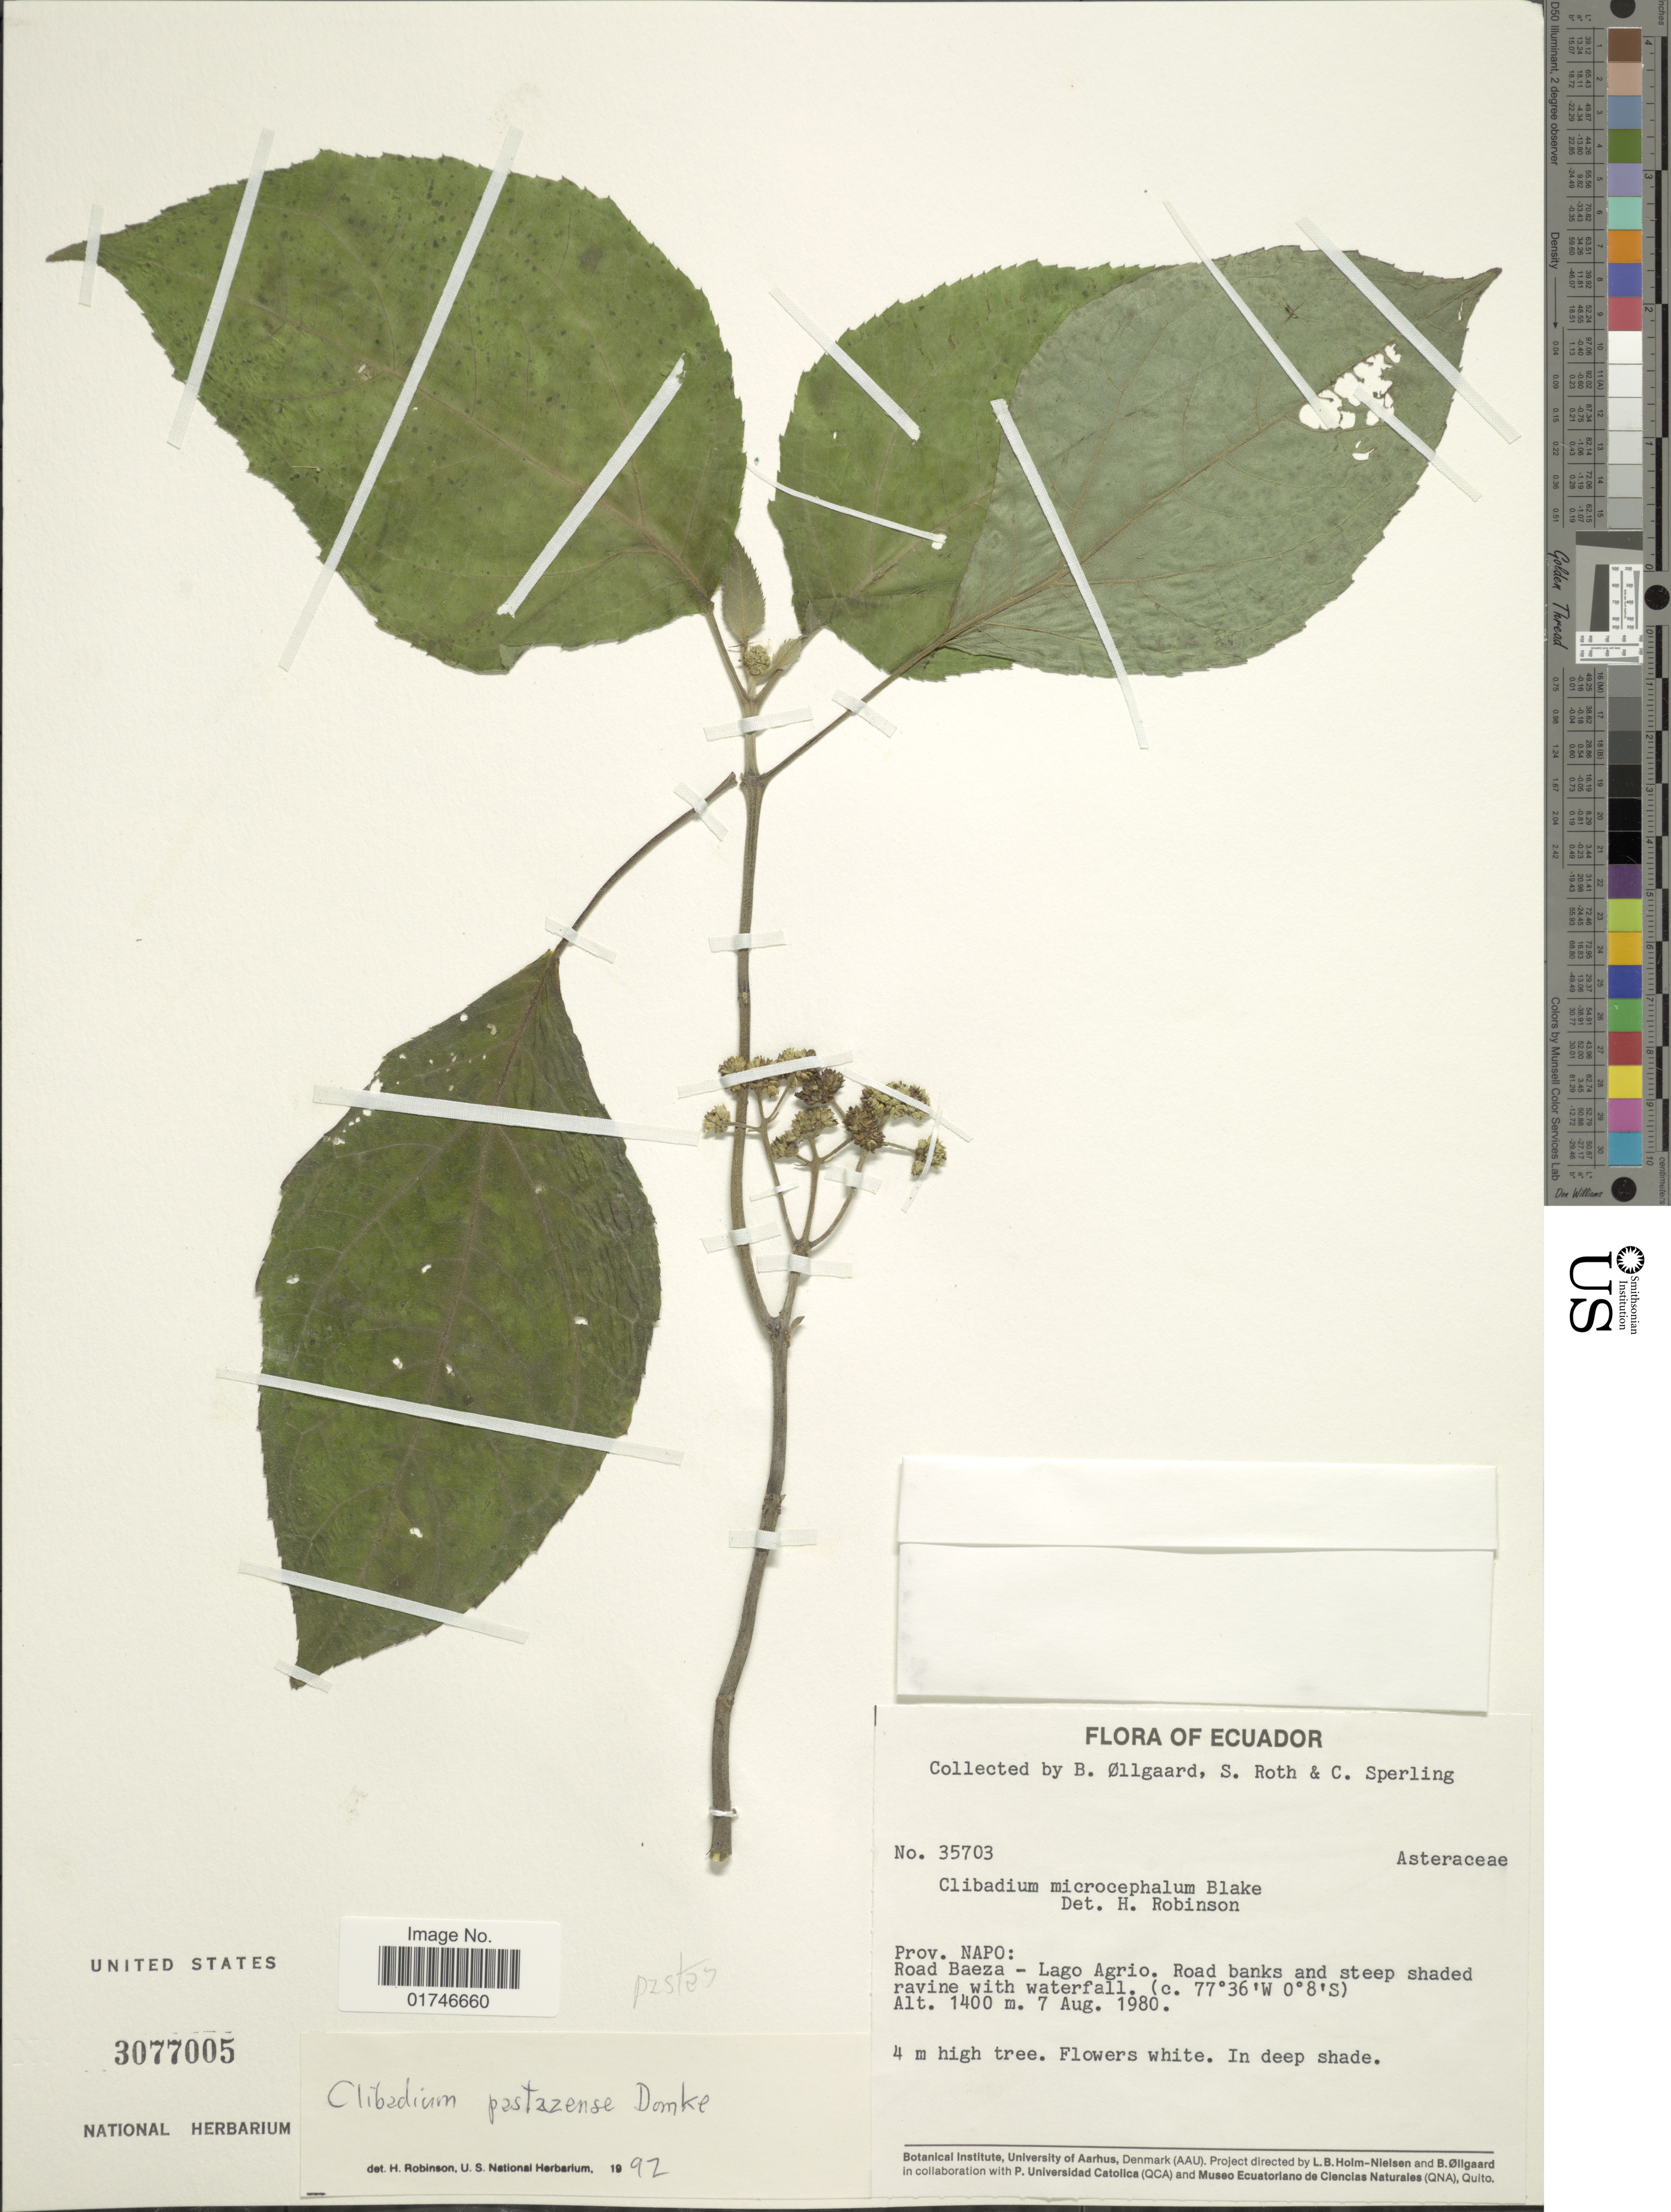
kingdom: Plantae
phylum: Tracheophyta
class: Magnoliopsida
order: Asterales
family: Asteraceae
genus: Clibadium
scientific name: Clibadium pastazense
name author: Domke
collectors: B. Øllgaard, S. Roth & C. Sperling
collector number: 35703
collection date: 1980-08-07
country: Ecuador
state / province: Napo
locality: Prov. Napo: Road Baeza - Lago Agrio. Road banks and steep shaded ravine with waterfall.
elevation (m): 1400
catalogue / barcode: US 3077005